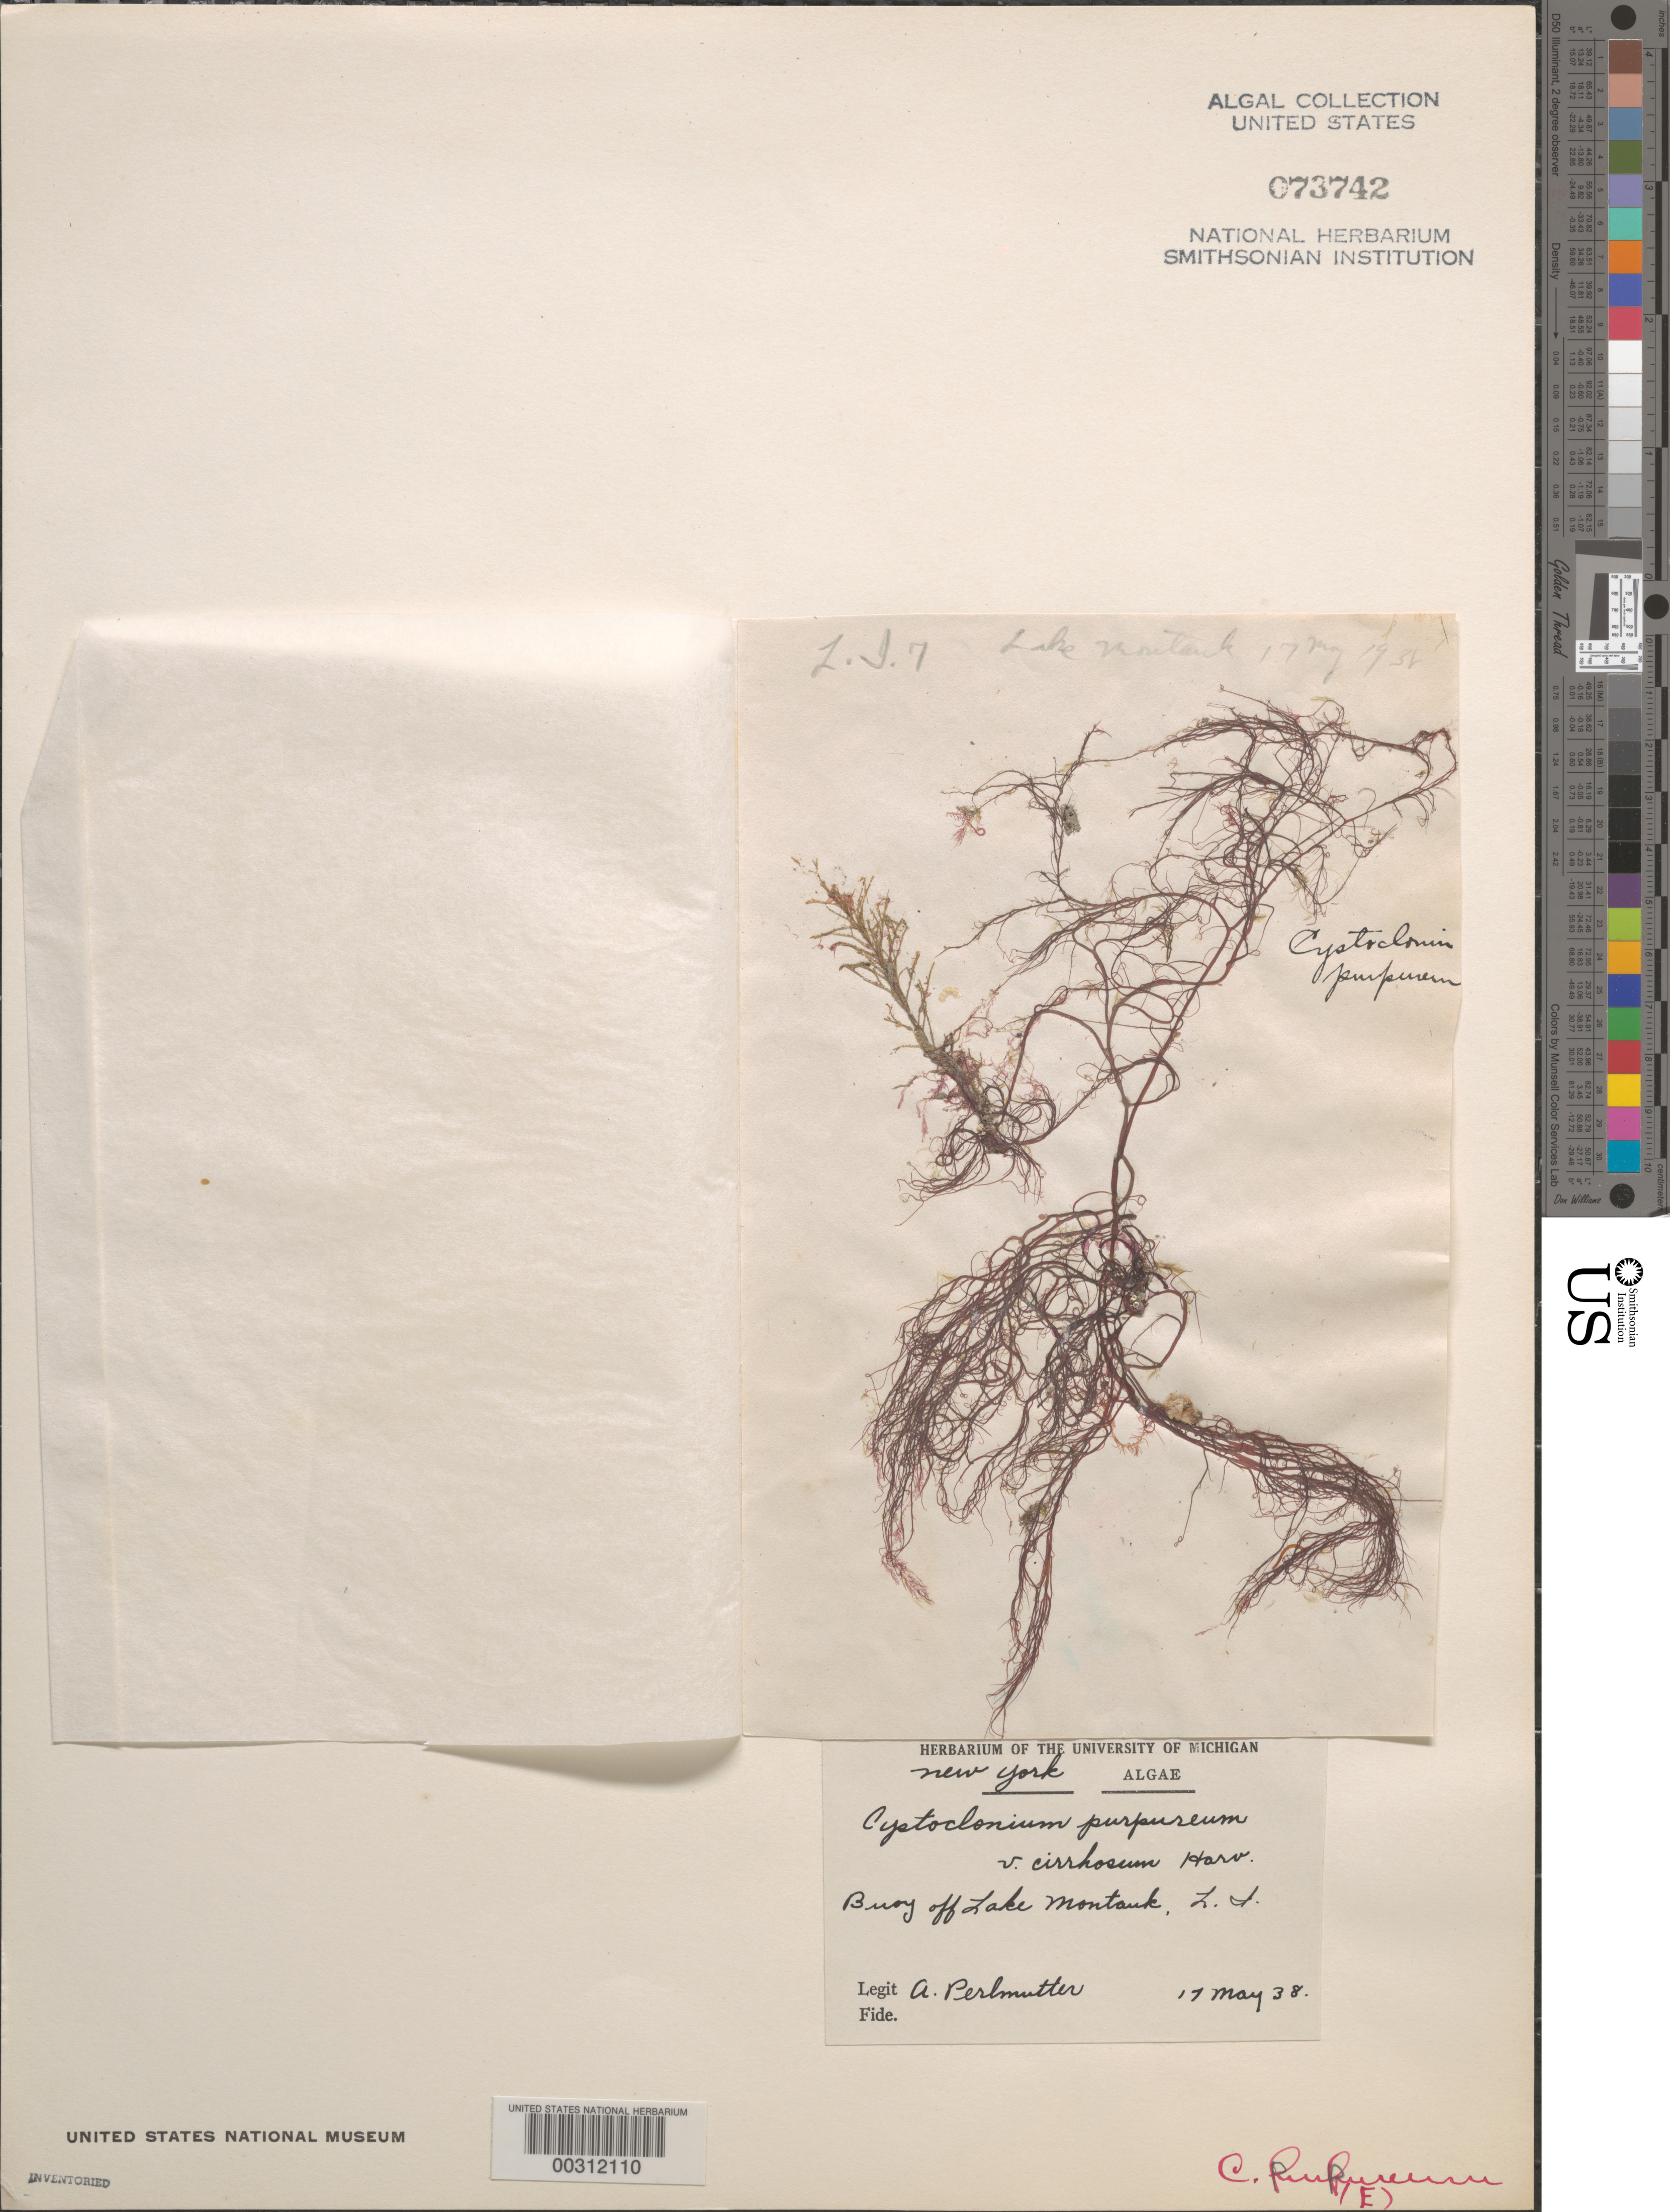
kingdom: Plantae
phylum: Rhodophyta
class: Florideophyceae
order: Gigartinales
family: Cystocloniaceae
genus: Cystoclonium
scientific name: Cystoclonium purpureum var. cirrhosum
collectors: A. Perlmutter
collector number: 7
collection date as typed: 17 May 1938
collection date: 1938-05-17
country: United States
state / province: New York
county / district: Suffolk County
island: Long Island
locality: Buoy off Lake Montauk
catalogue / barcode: US 73742